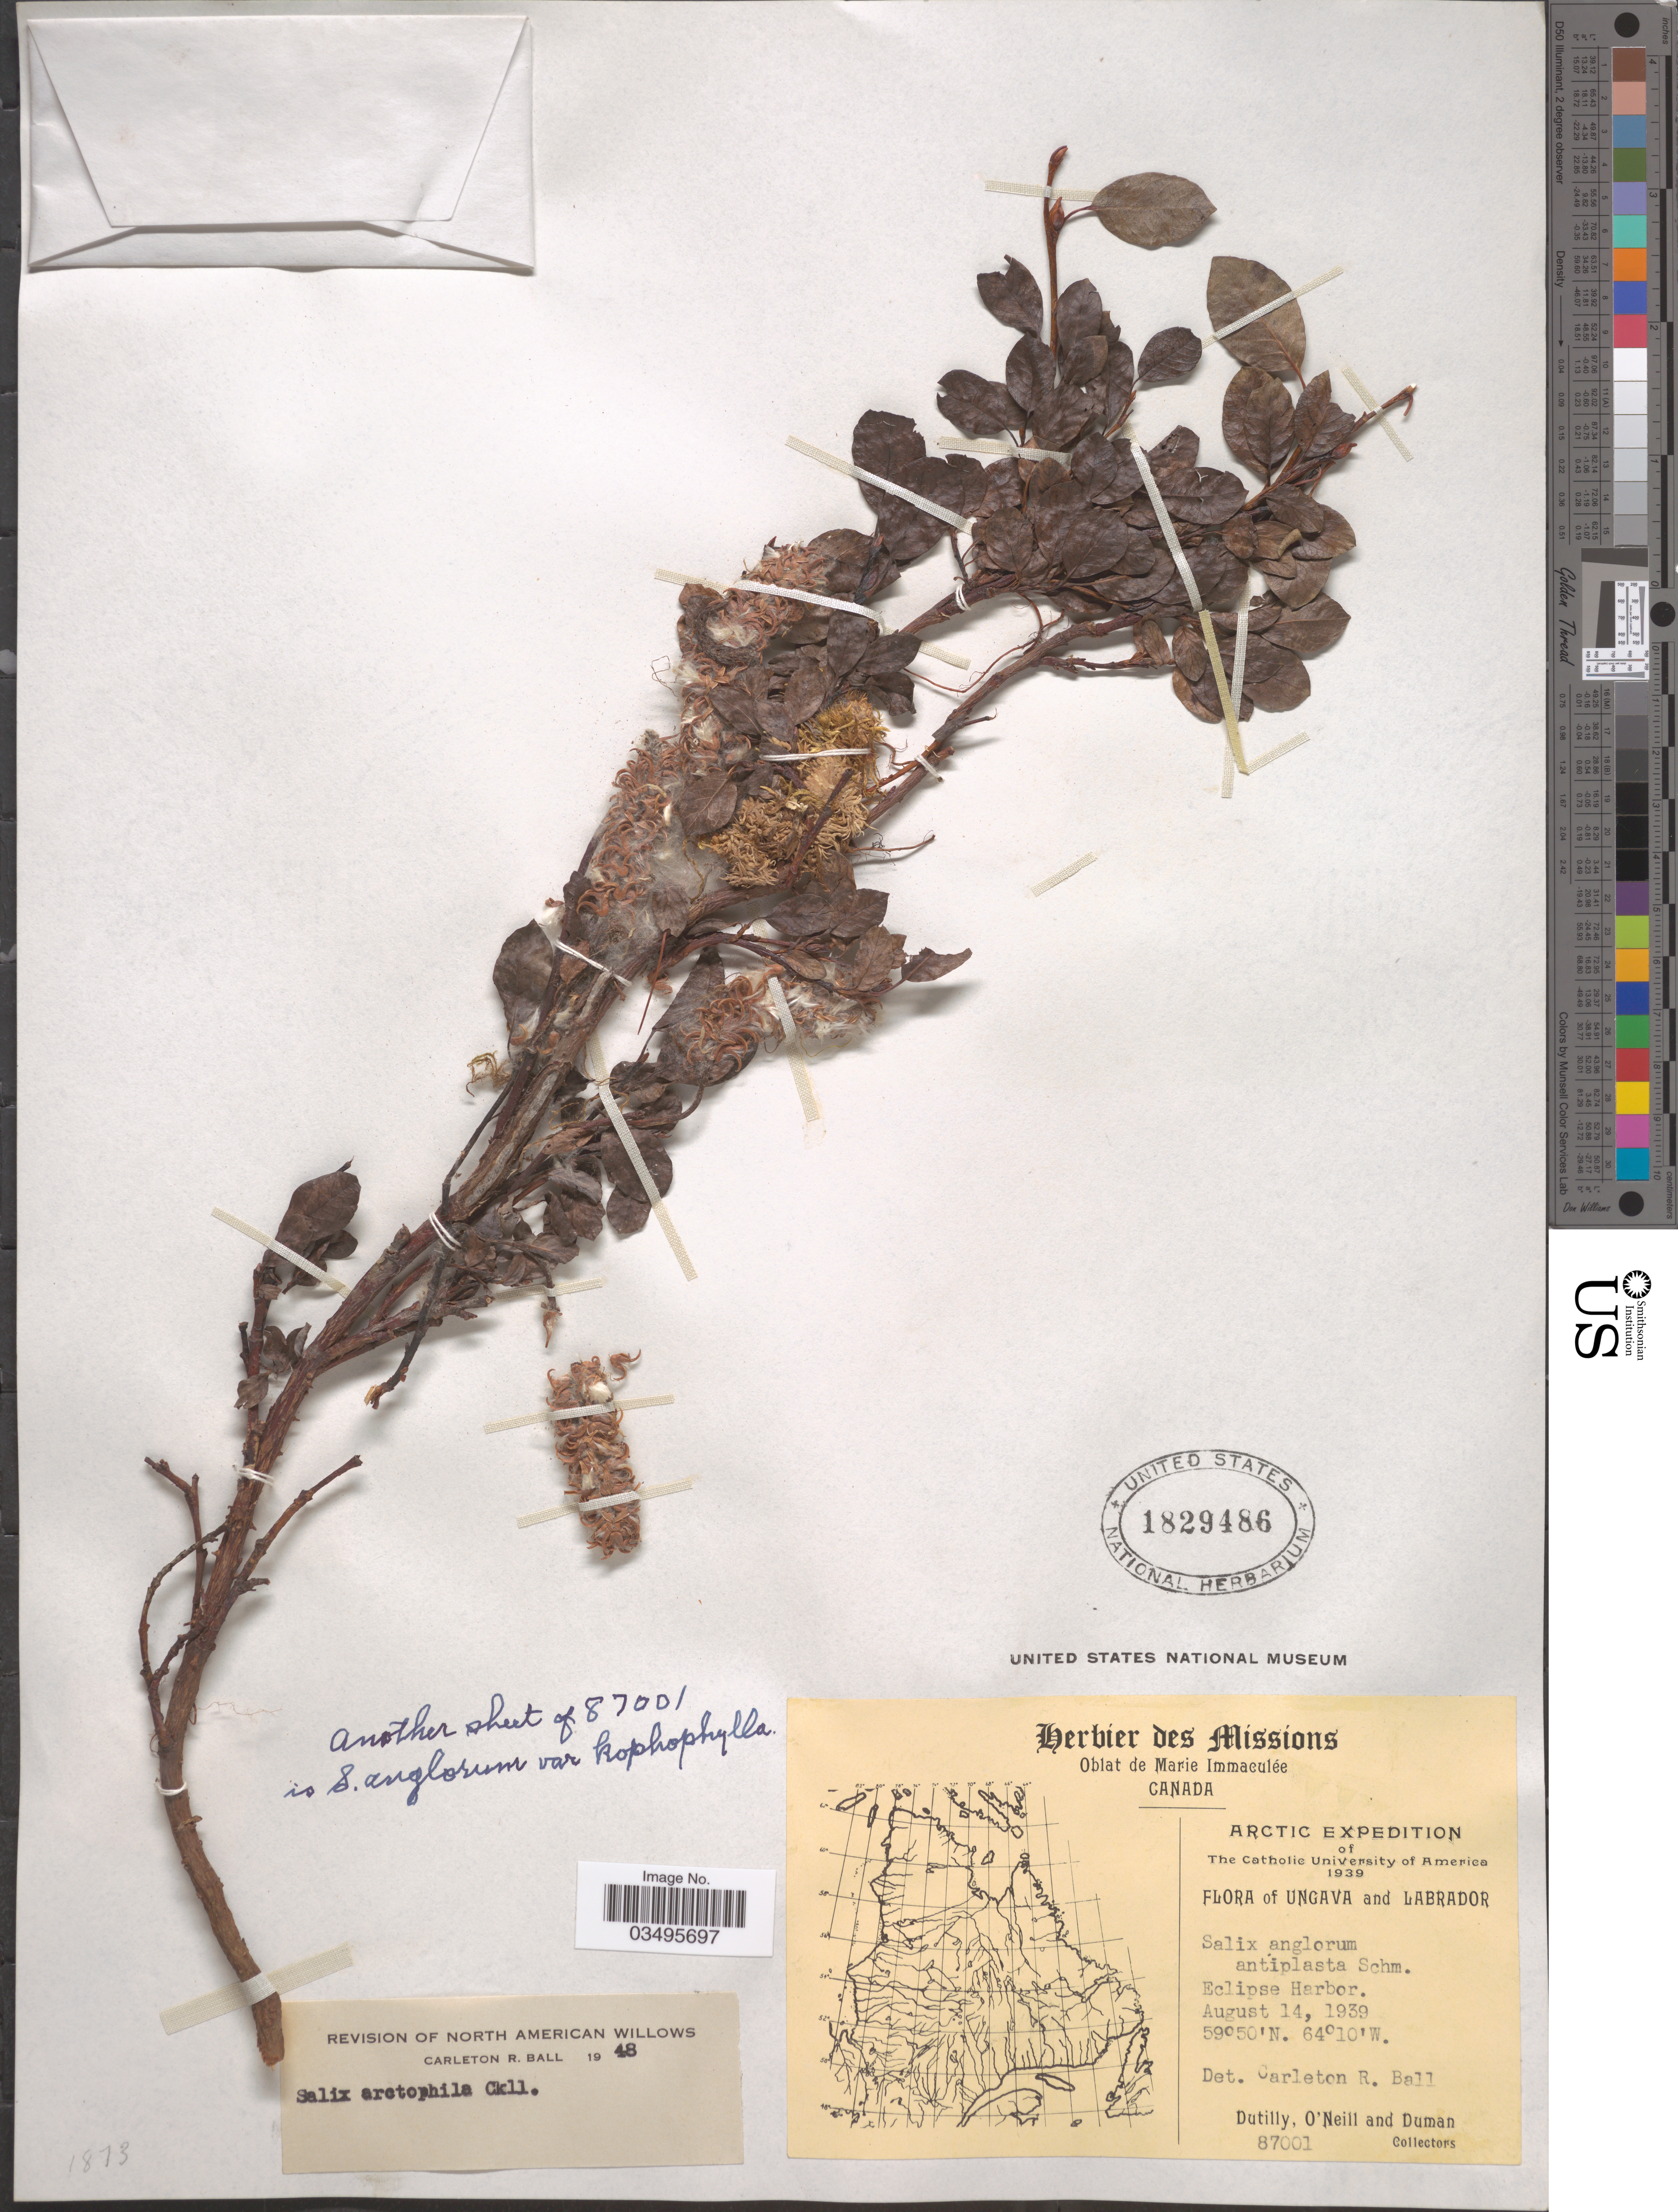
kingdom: Plantae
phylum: Tracheophyta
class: Magnoliopsida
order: Malpighiales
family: Salicaceae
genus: Salix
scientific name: Salix arctophila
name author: Cockerell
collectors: -. Dutilly, O' Neill & -. Duman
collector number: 87001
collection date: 1939-08-14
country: Canada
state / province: Newfoundland and Labrador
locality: Ungava and Labrador. Eclipse Harbor.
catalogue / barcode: US 1829486